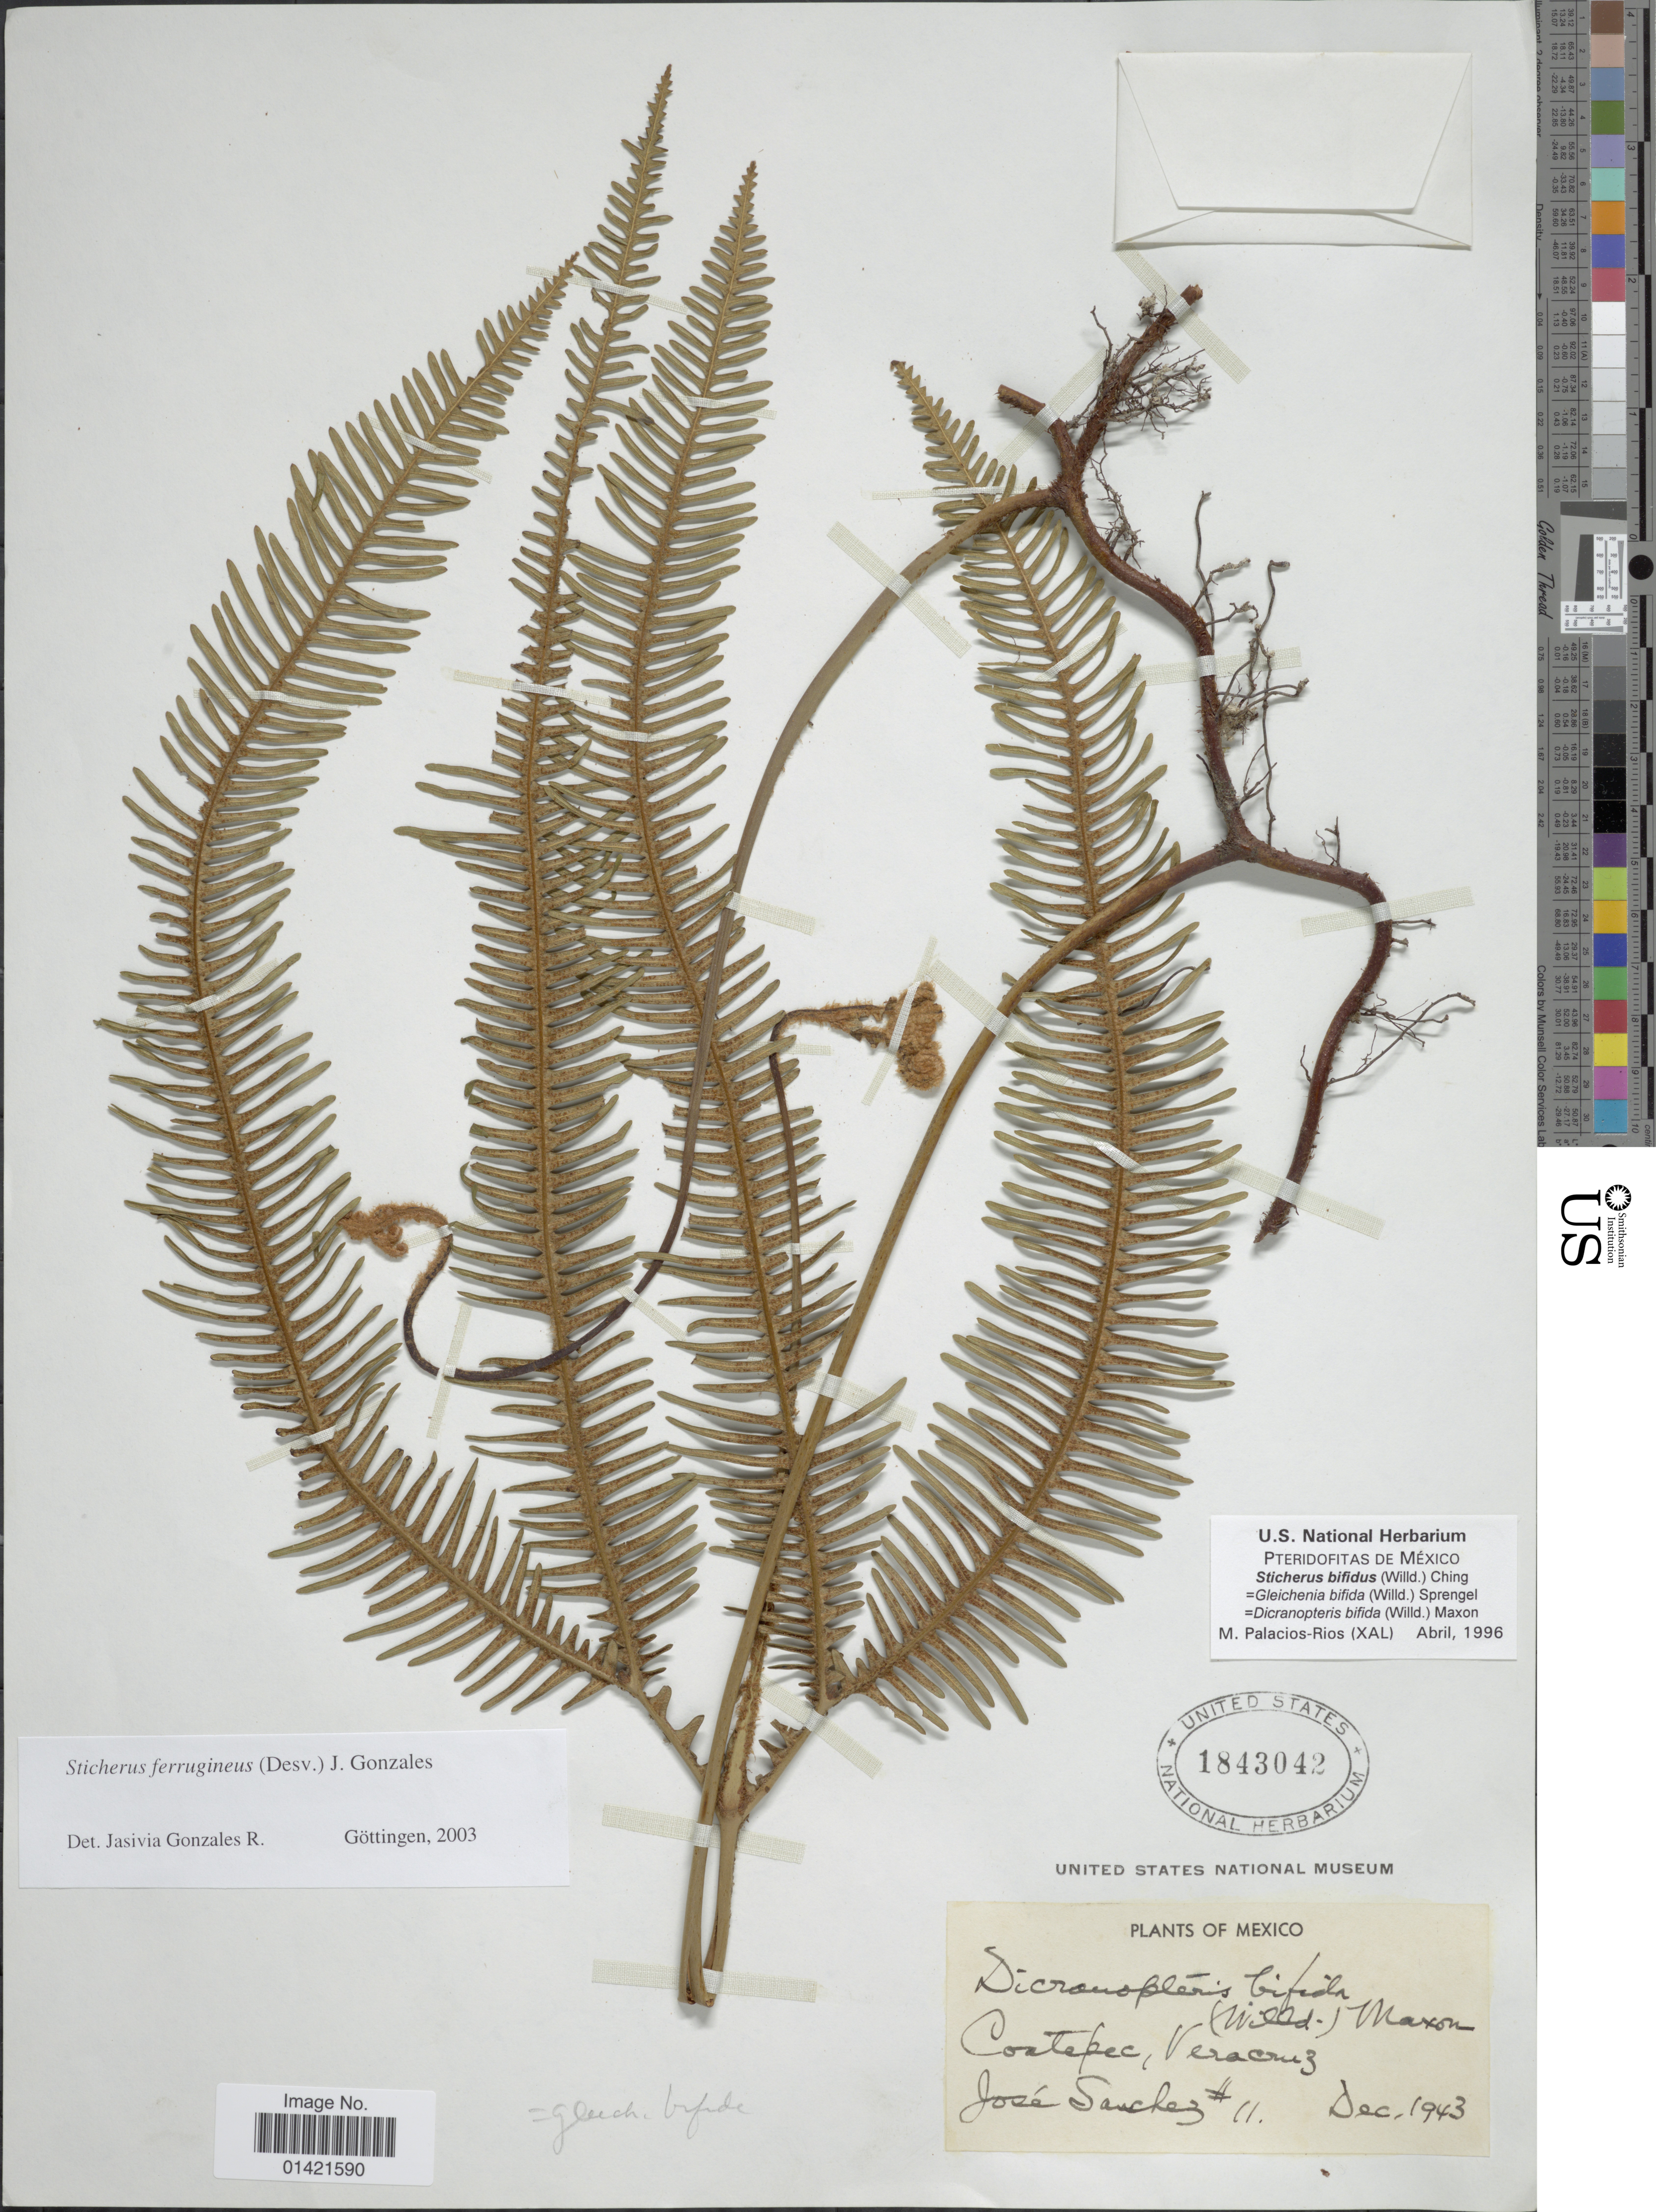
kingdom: Plantae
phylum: Tracheophyta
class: Polypodiopsida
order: Gleicheniales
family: Gleicheniaceae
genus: Sticherus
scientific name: Sticherus ferrugineus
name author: (Desv.) J. Gonzales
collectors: J. Sánchez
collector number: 11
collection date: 1943-12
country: Mexico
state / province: Veracruz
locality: Coatepec, Veracruz.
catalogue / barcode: US 1843042